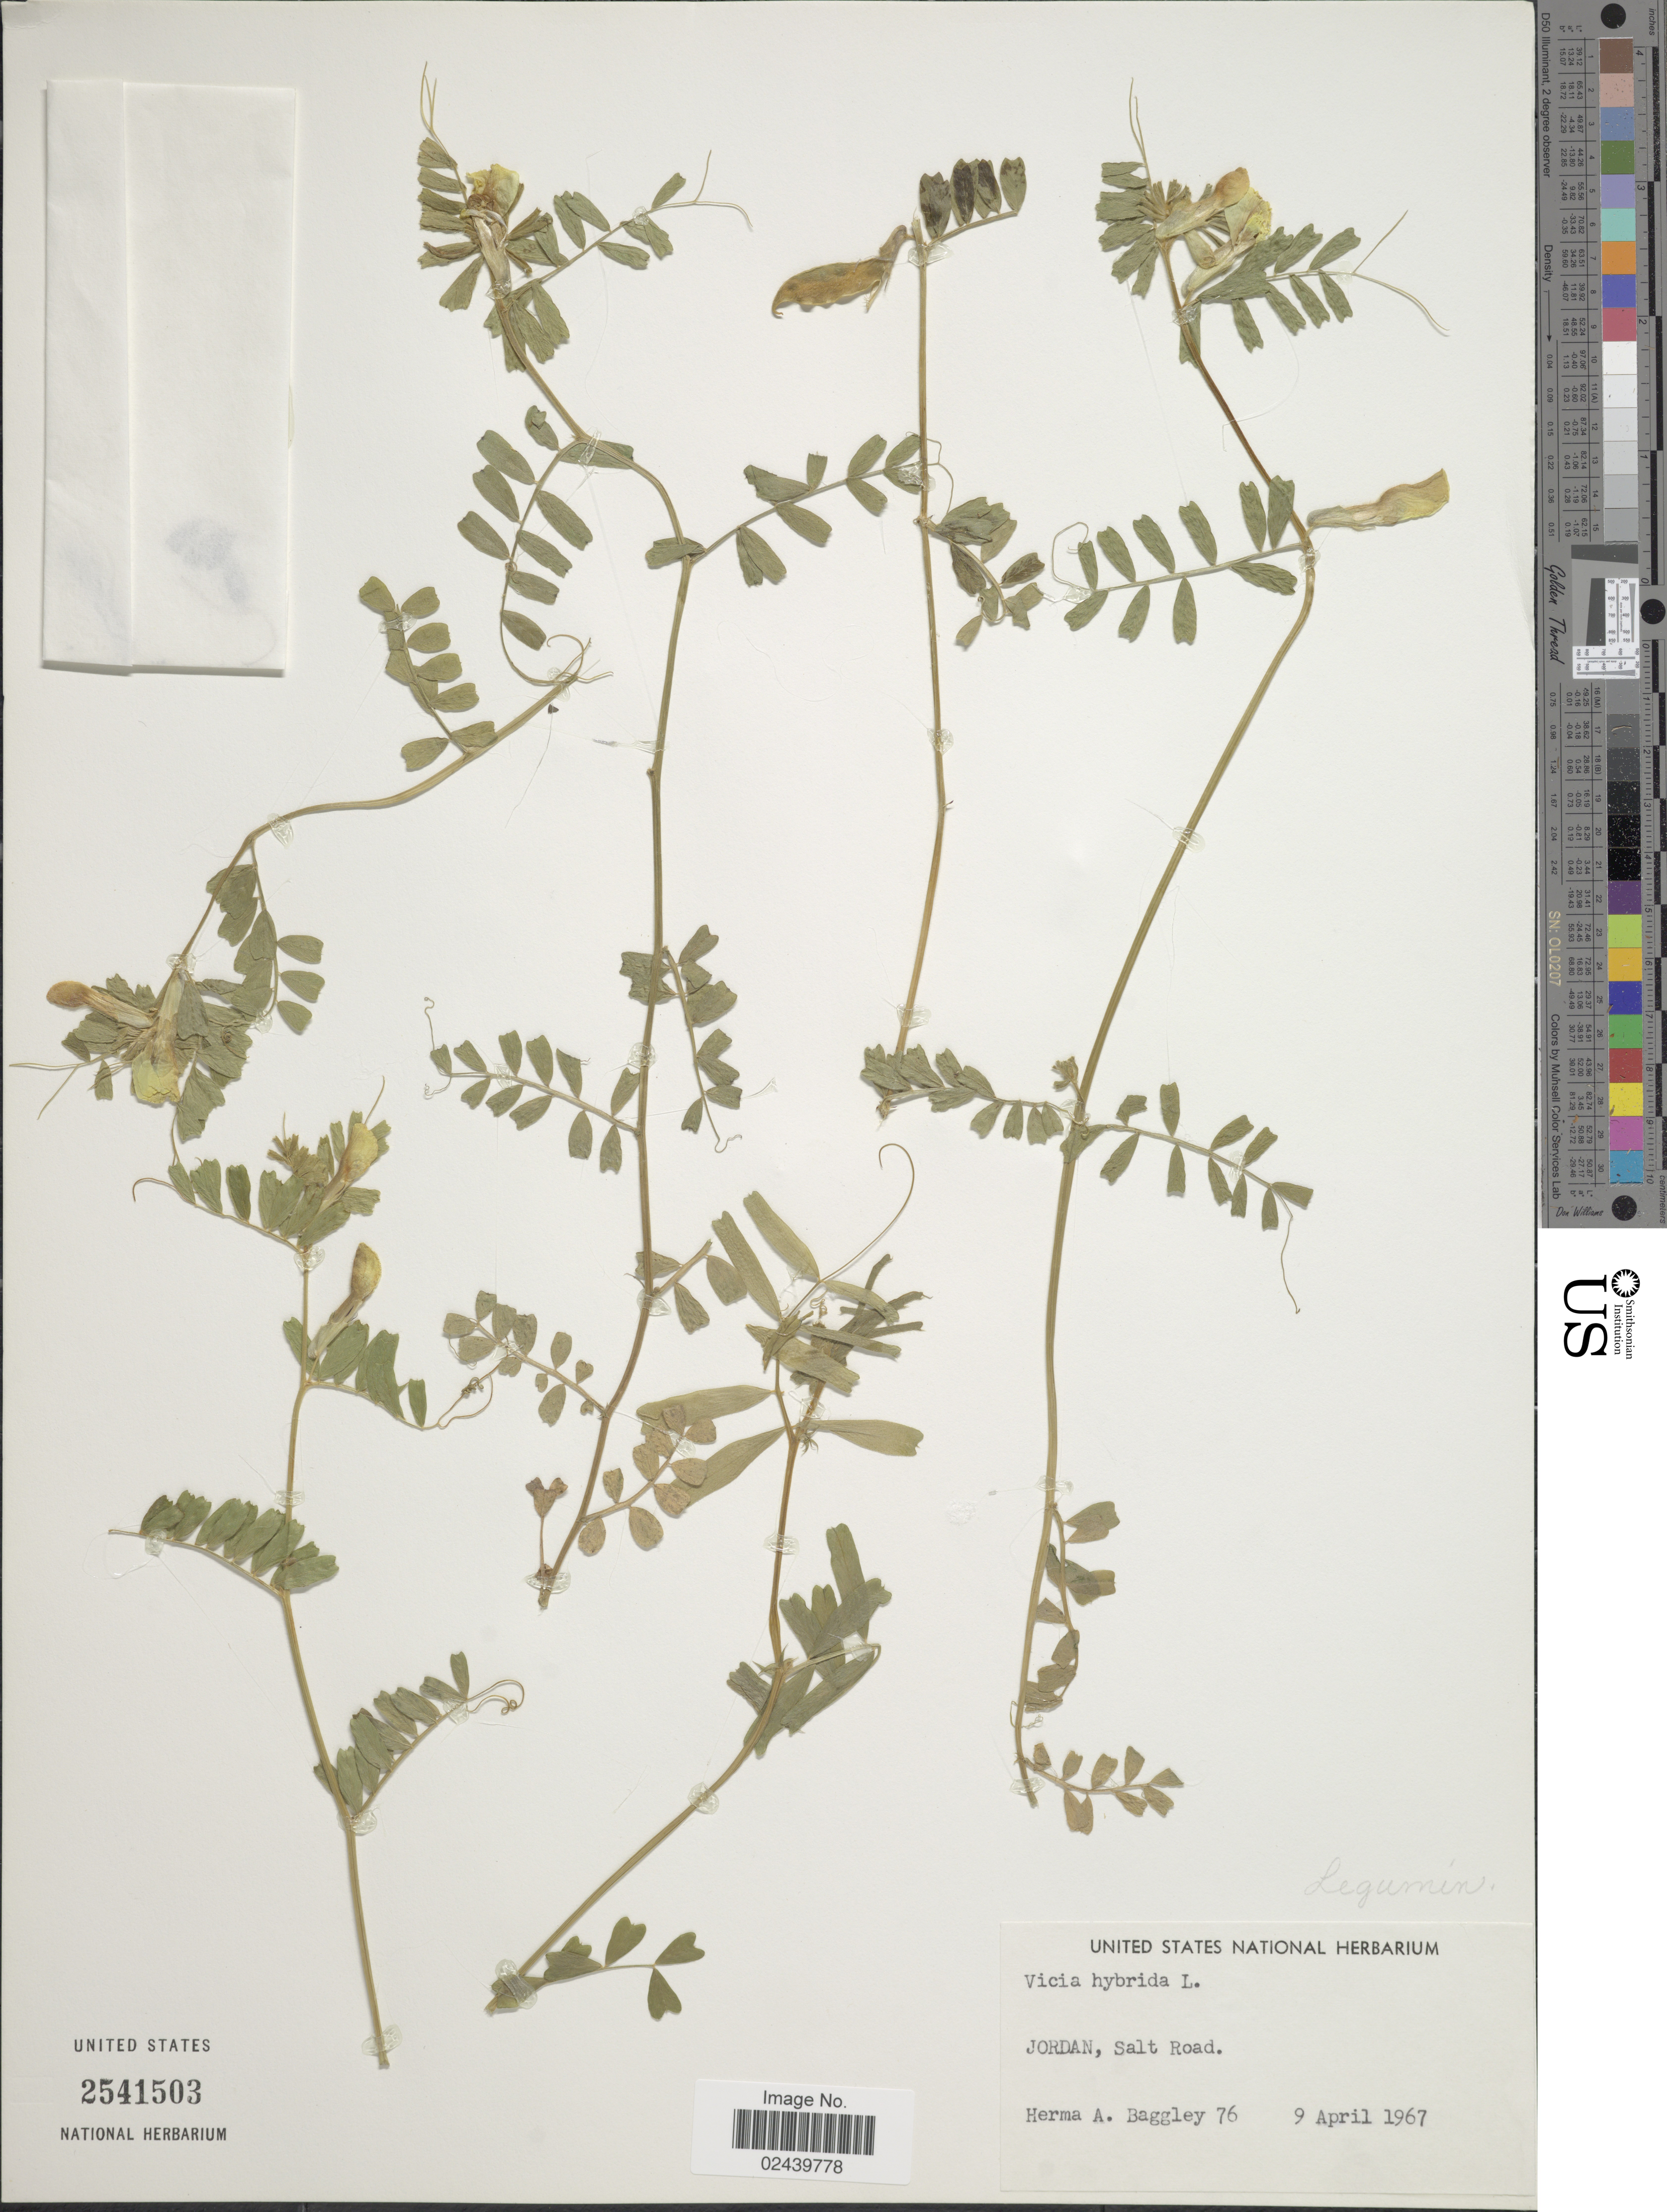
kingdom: Plantae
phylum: Tracheophyta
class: Magnoliopsida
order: Fabales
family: Fabaceae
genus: Vicia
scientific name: Vicia hybrida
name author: L.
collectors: H. Baggley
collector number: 76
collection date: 1967-04-09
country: Jordan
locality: Salt Road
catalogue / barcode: US 2541503